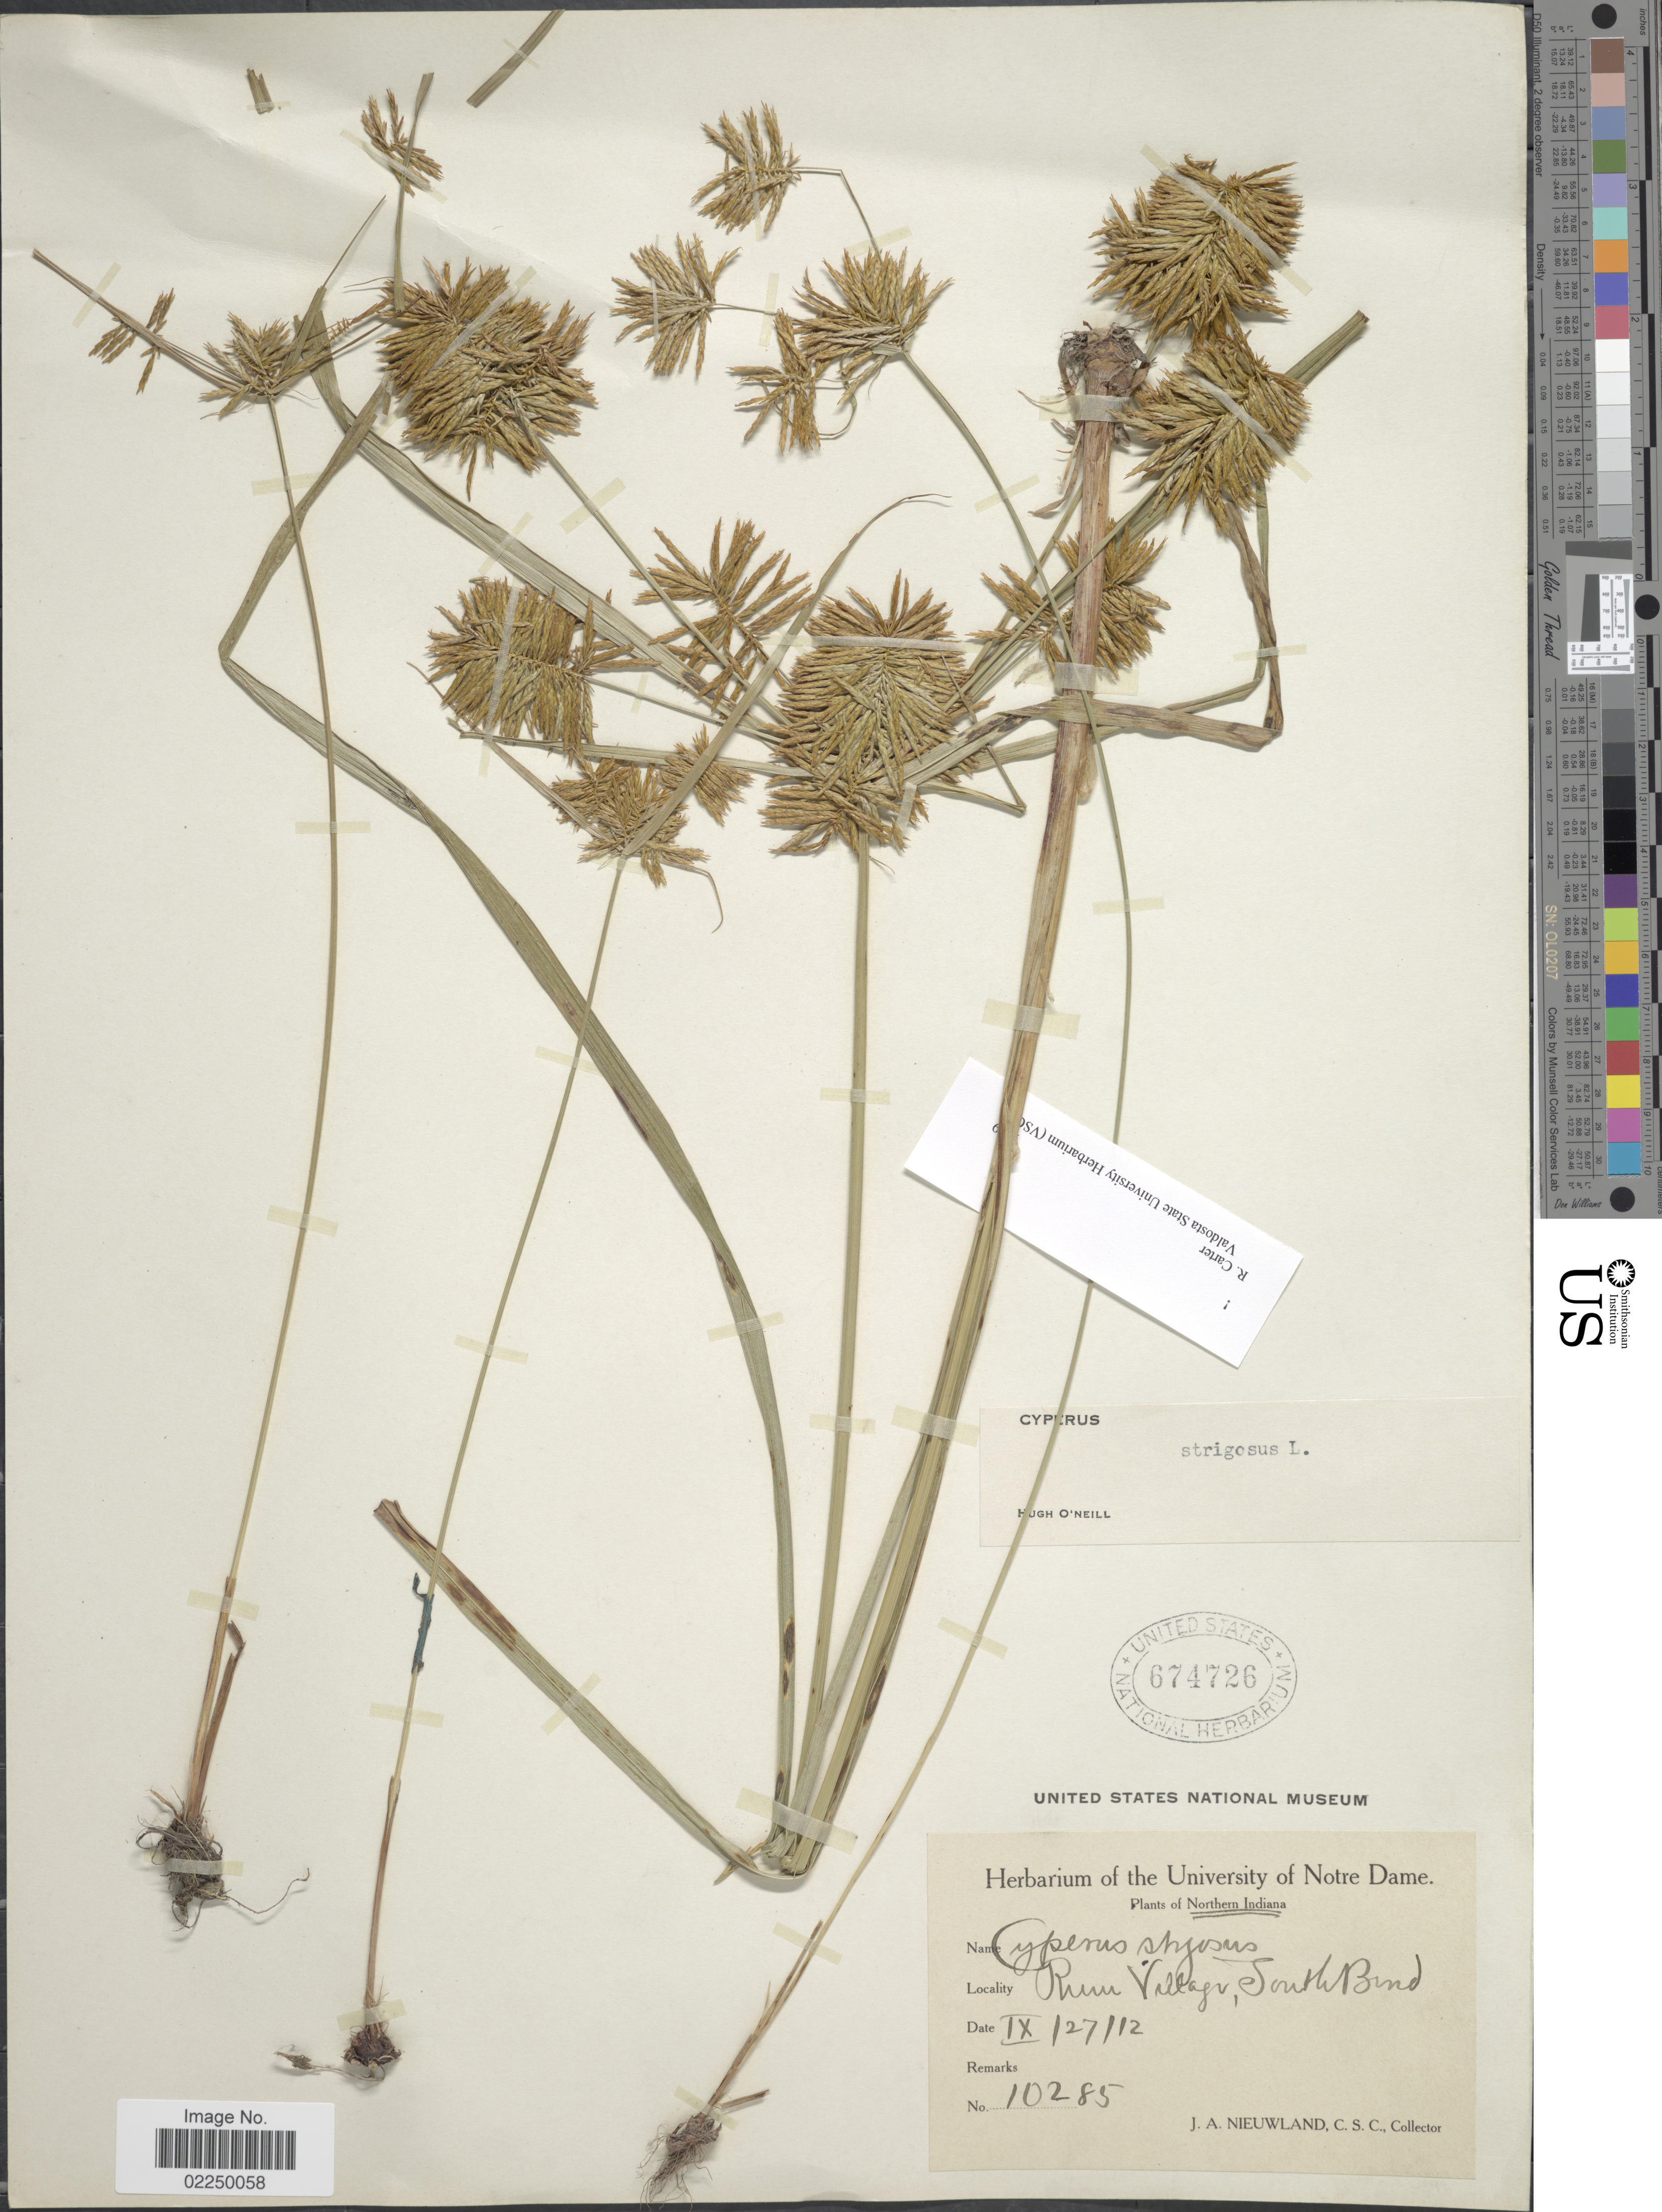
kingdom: Plantae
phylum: Tracheophyta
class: Liliopsida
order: Poales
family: Cyperaceae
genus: Cyperus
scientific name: Cyperus strigosus L.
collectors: J. A. Nieuwland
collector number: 10285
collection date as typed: Transcribed d/m/y: 27/9/12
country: United States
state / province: Indiana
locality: Northern Indiana, Rum Village, South Bend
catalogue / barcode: US 674726